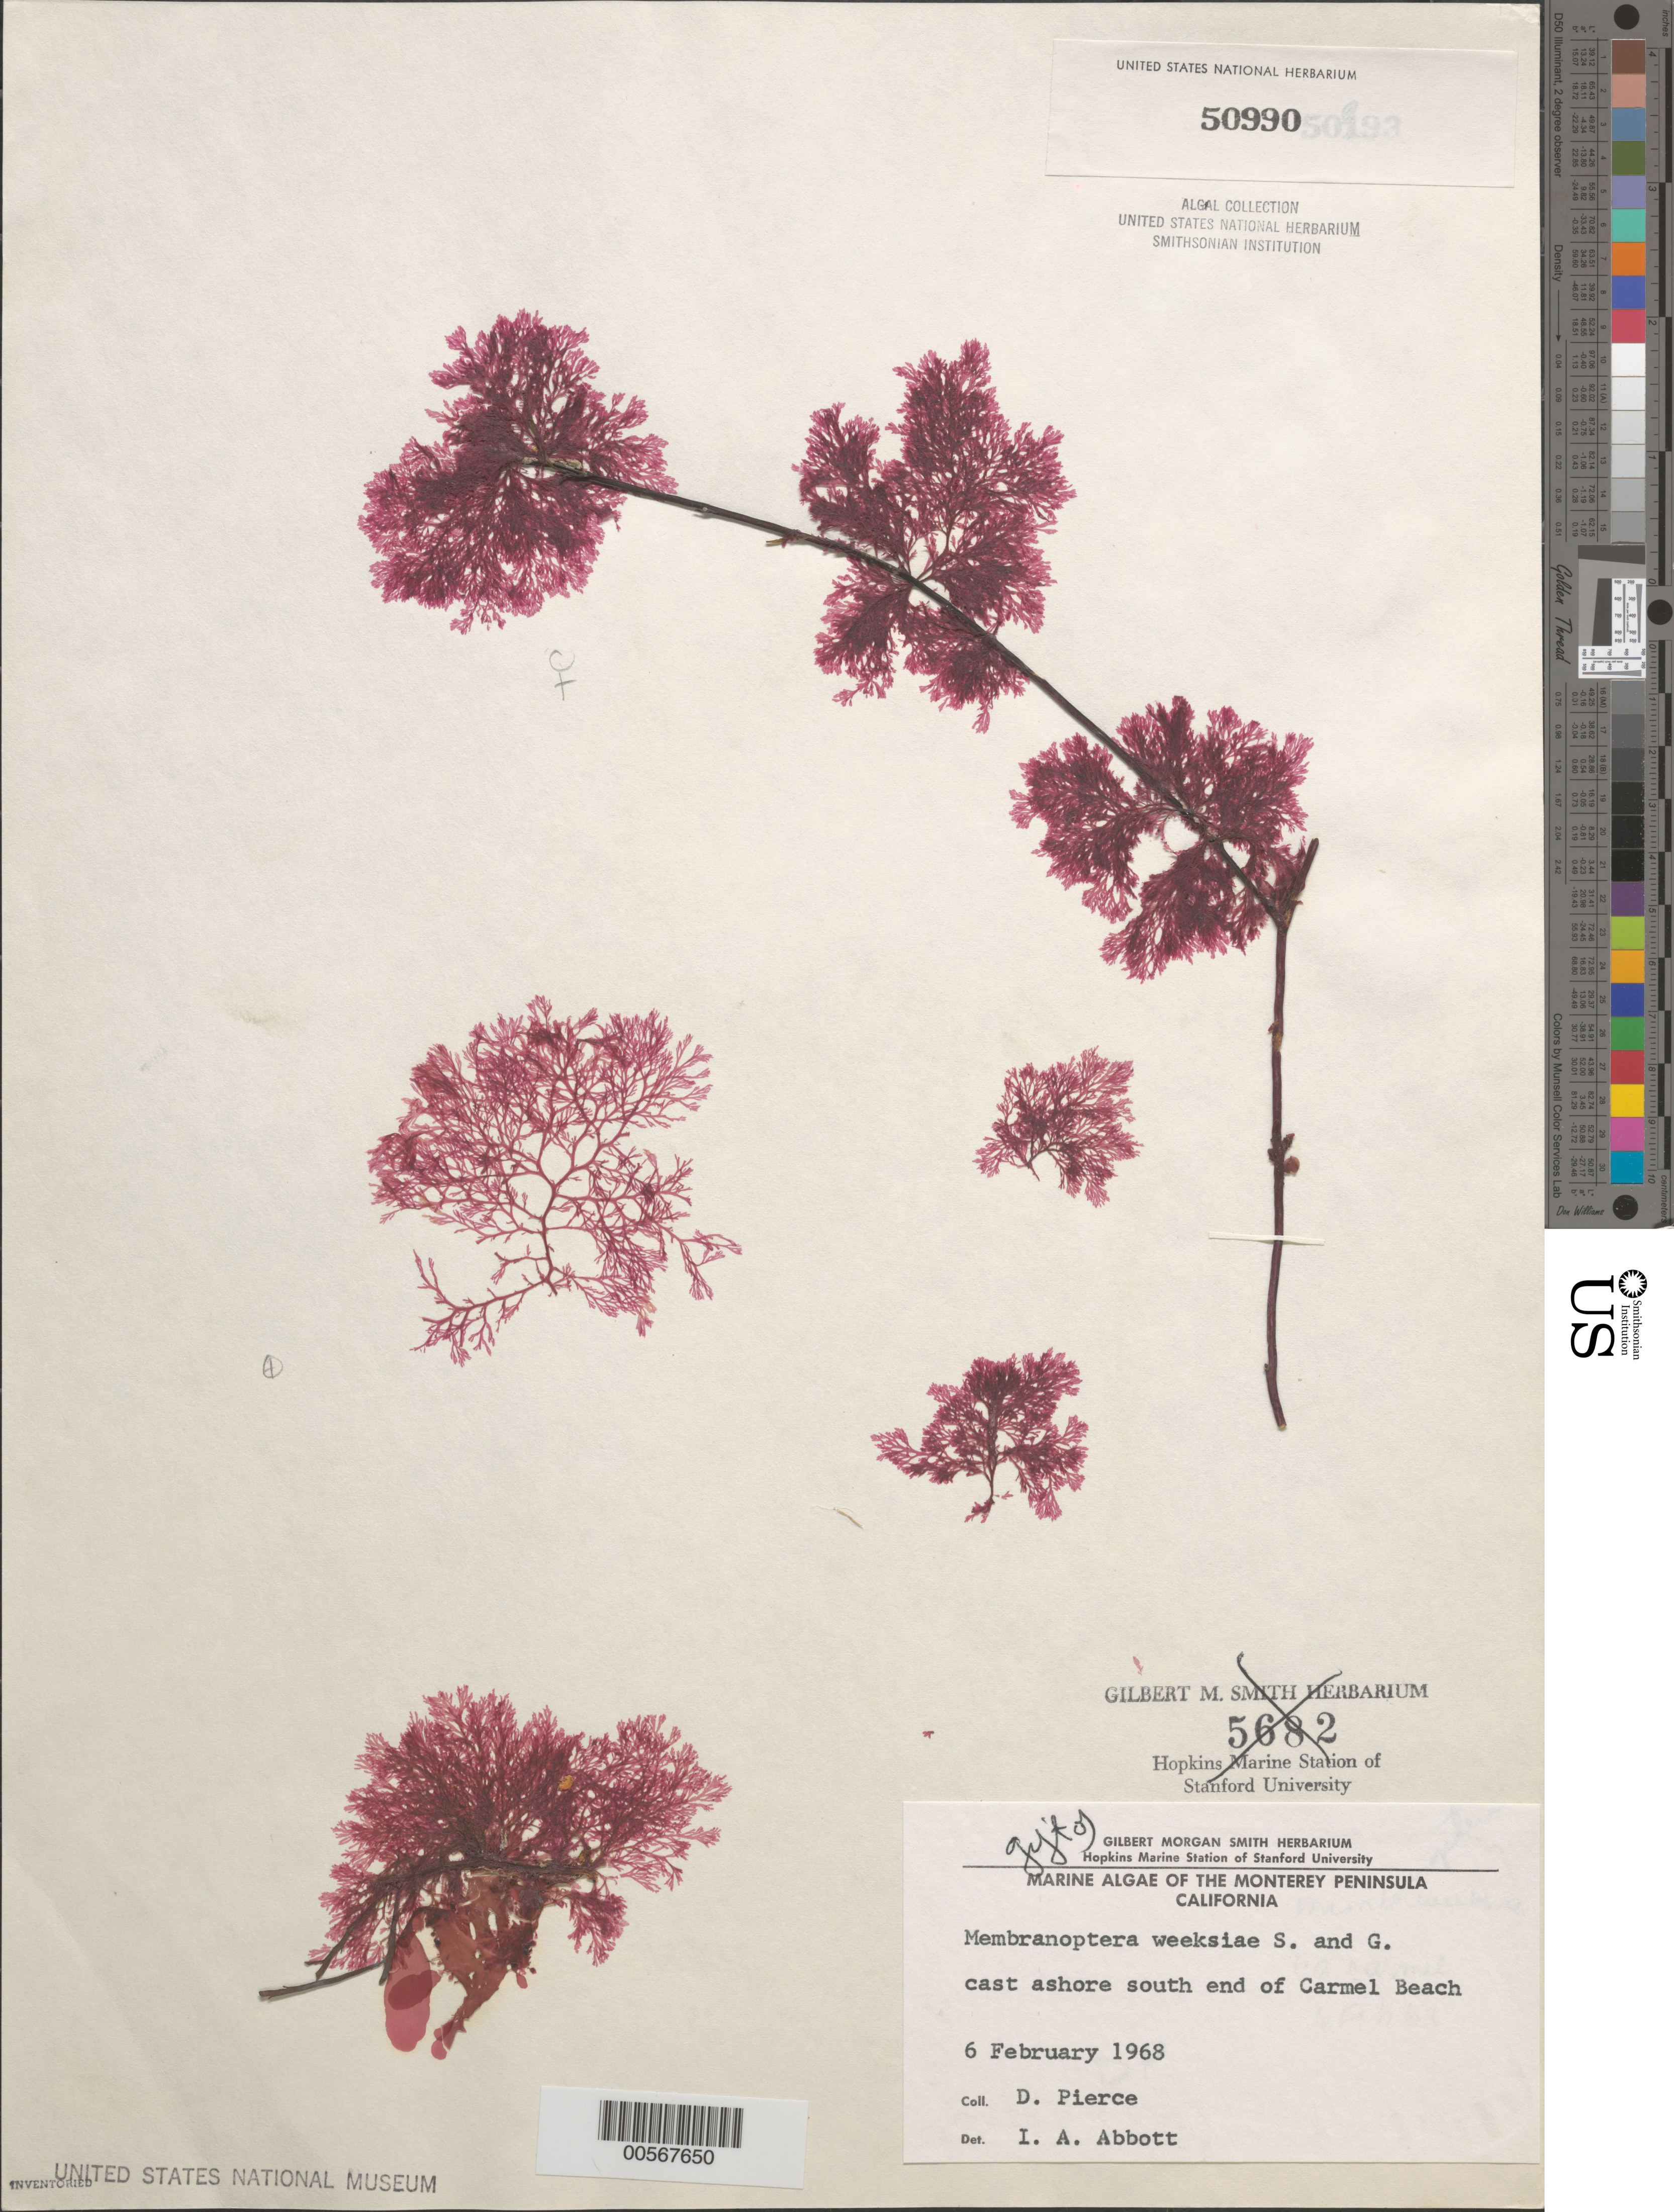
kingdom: Plantae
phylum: Rhodophyta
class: Florideophyceae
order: Ceramiales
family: Delesseriaceae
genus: Membranoptera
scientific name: Membranoptera weeksiae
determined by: Abbott, Isabella A.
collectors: D. Pierce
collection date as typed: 06 Feb 1968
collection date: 1968-02-06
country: United States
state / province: California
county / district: Monterey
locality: Carmel Beach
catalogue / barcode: US 50990